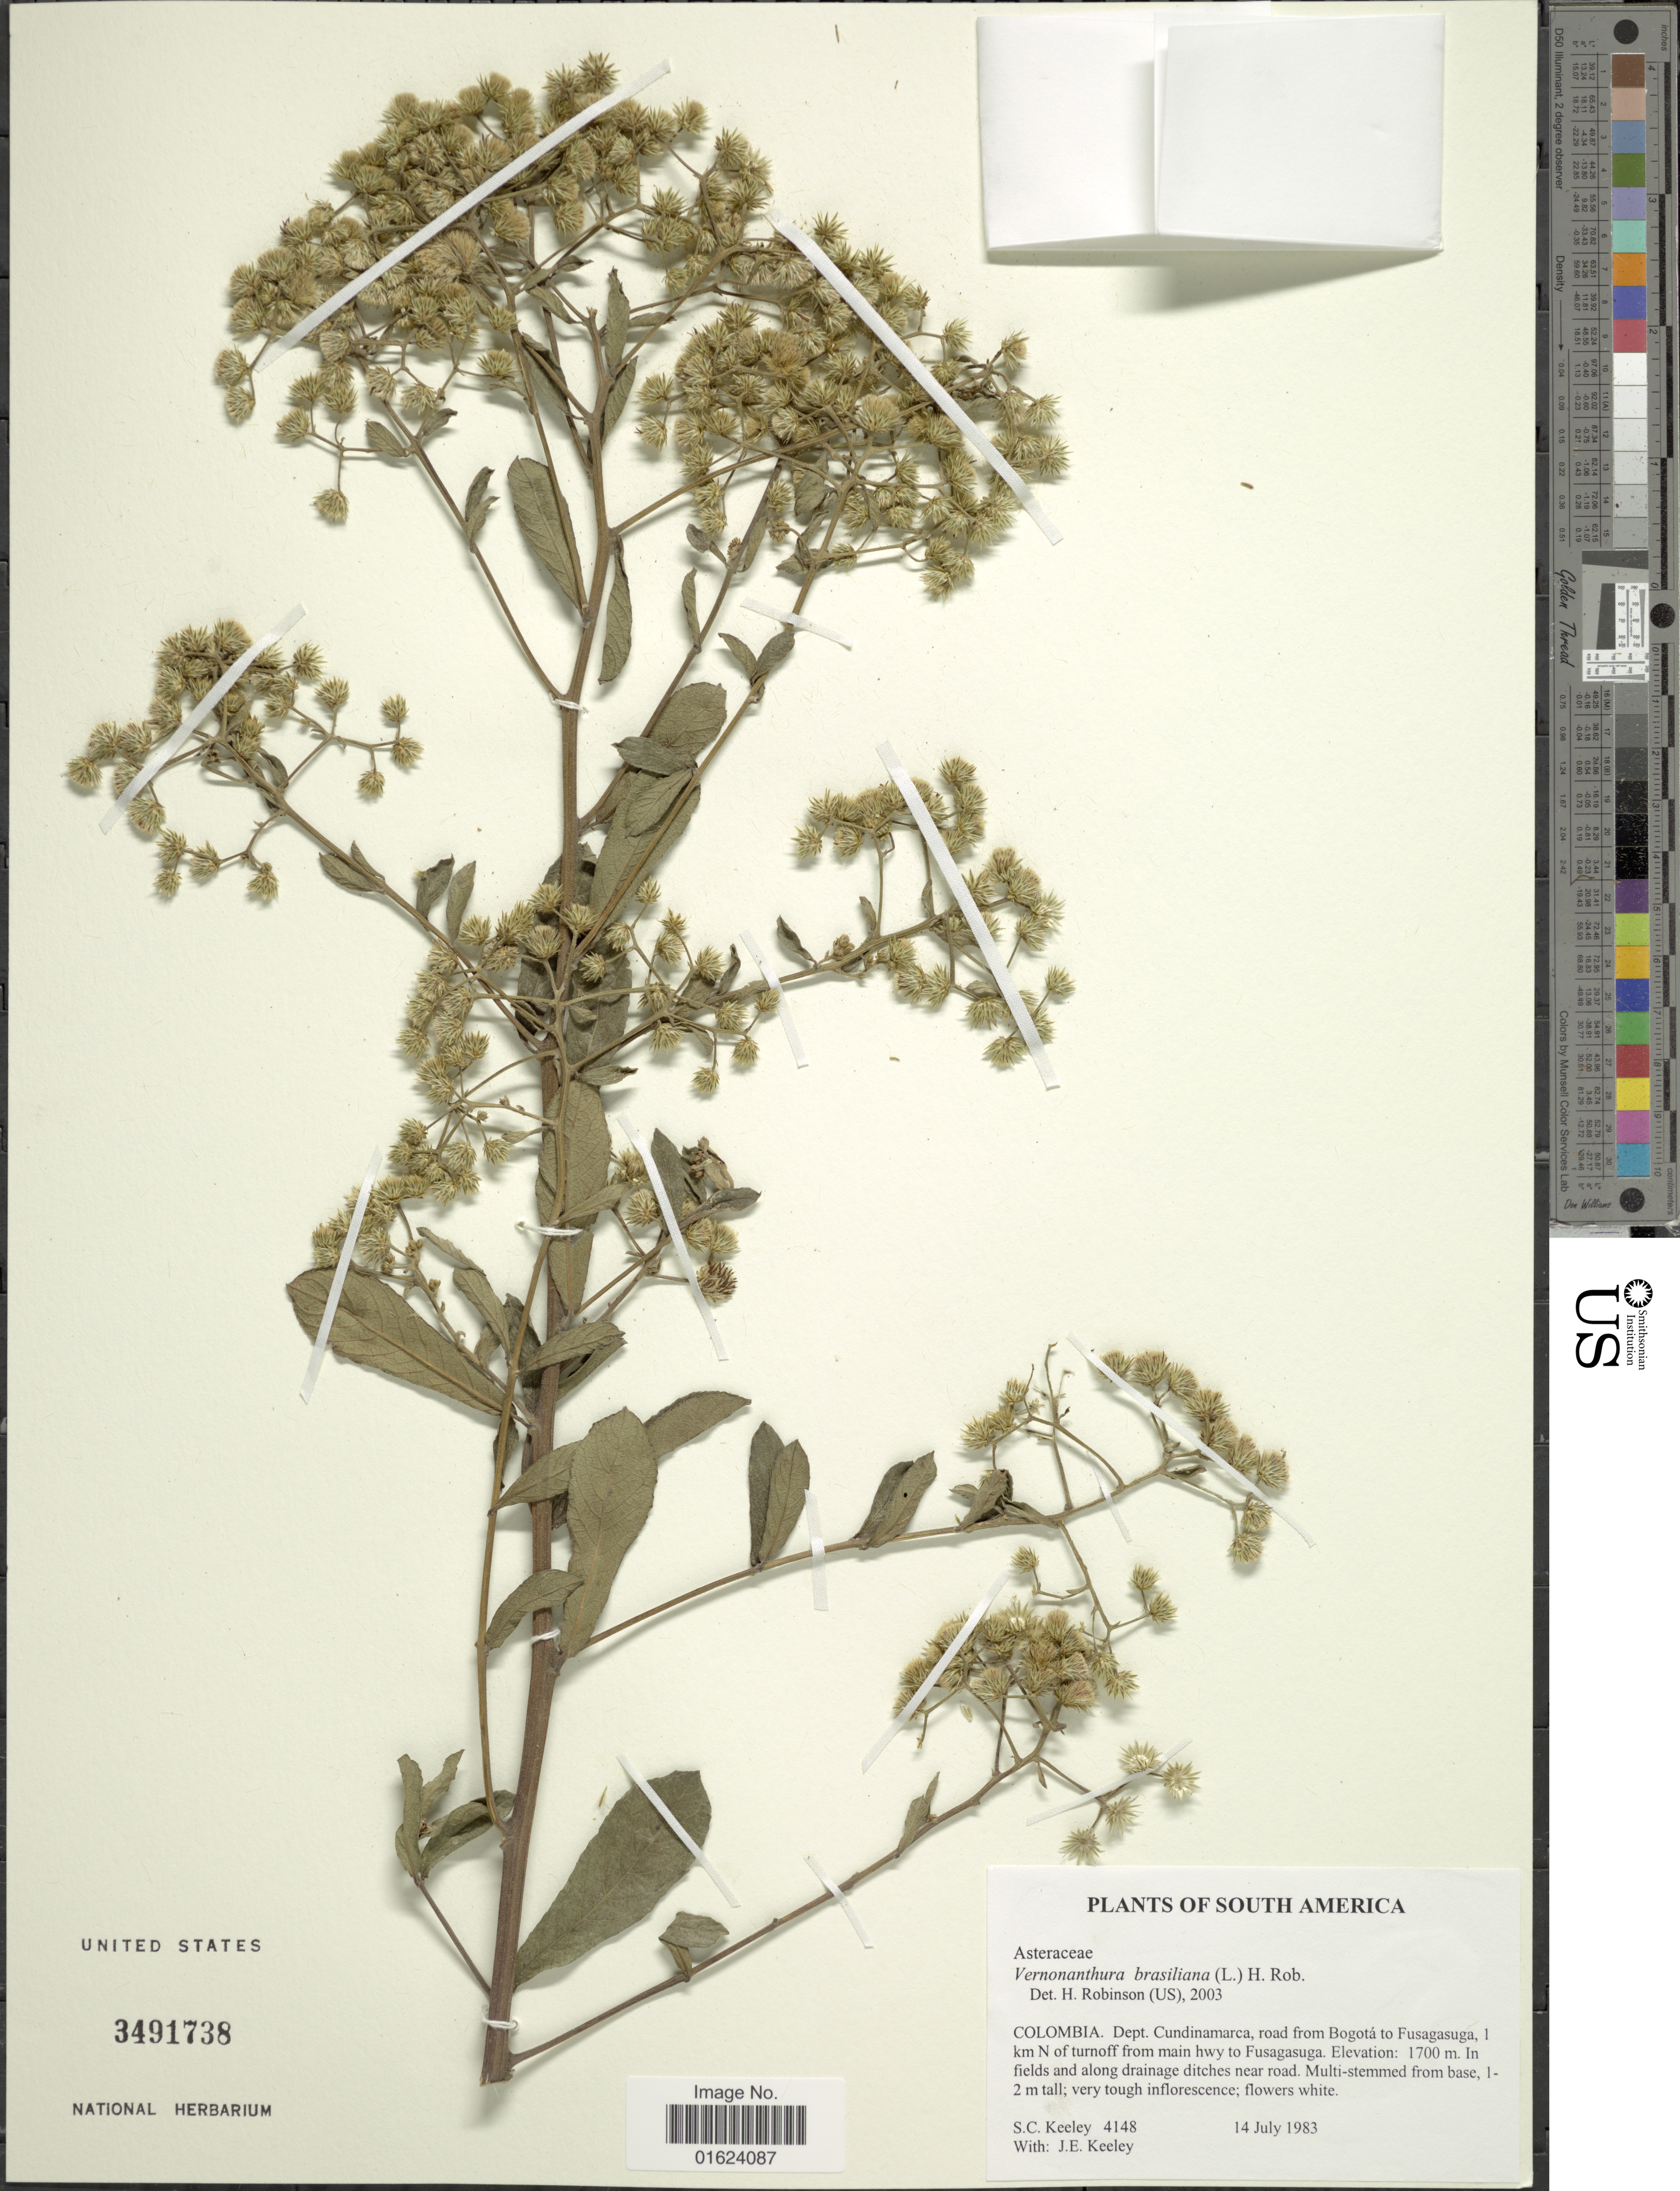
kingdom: Plantae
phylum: Tracheophyta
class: Magnoliopsida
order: Asterales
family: Asteraceae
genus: Vernonia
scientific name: Vernonia brasiliana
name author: (L.) Druce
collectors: S. C. Keeley & J. E. Keeley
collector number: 4148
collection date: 1983-07-14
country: Colombia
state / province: Cundinamarca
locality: Colombia. Dept. Cundinamarca, road from Bogota to Fusagasuga, I km N of turnoff from main hwy to Fusagasuga.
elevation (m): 1700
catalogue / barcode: US 3491738